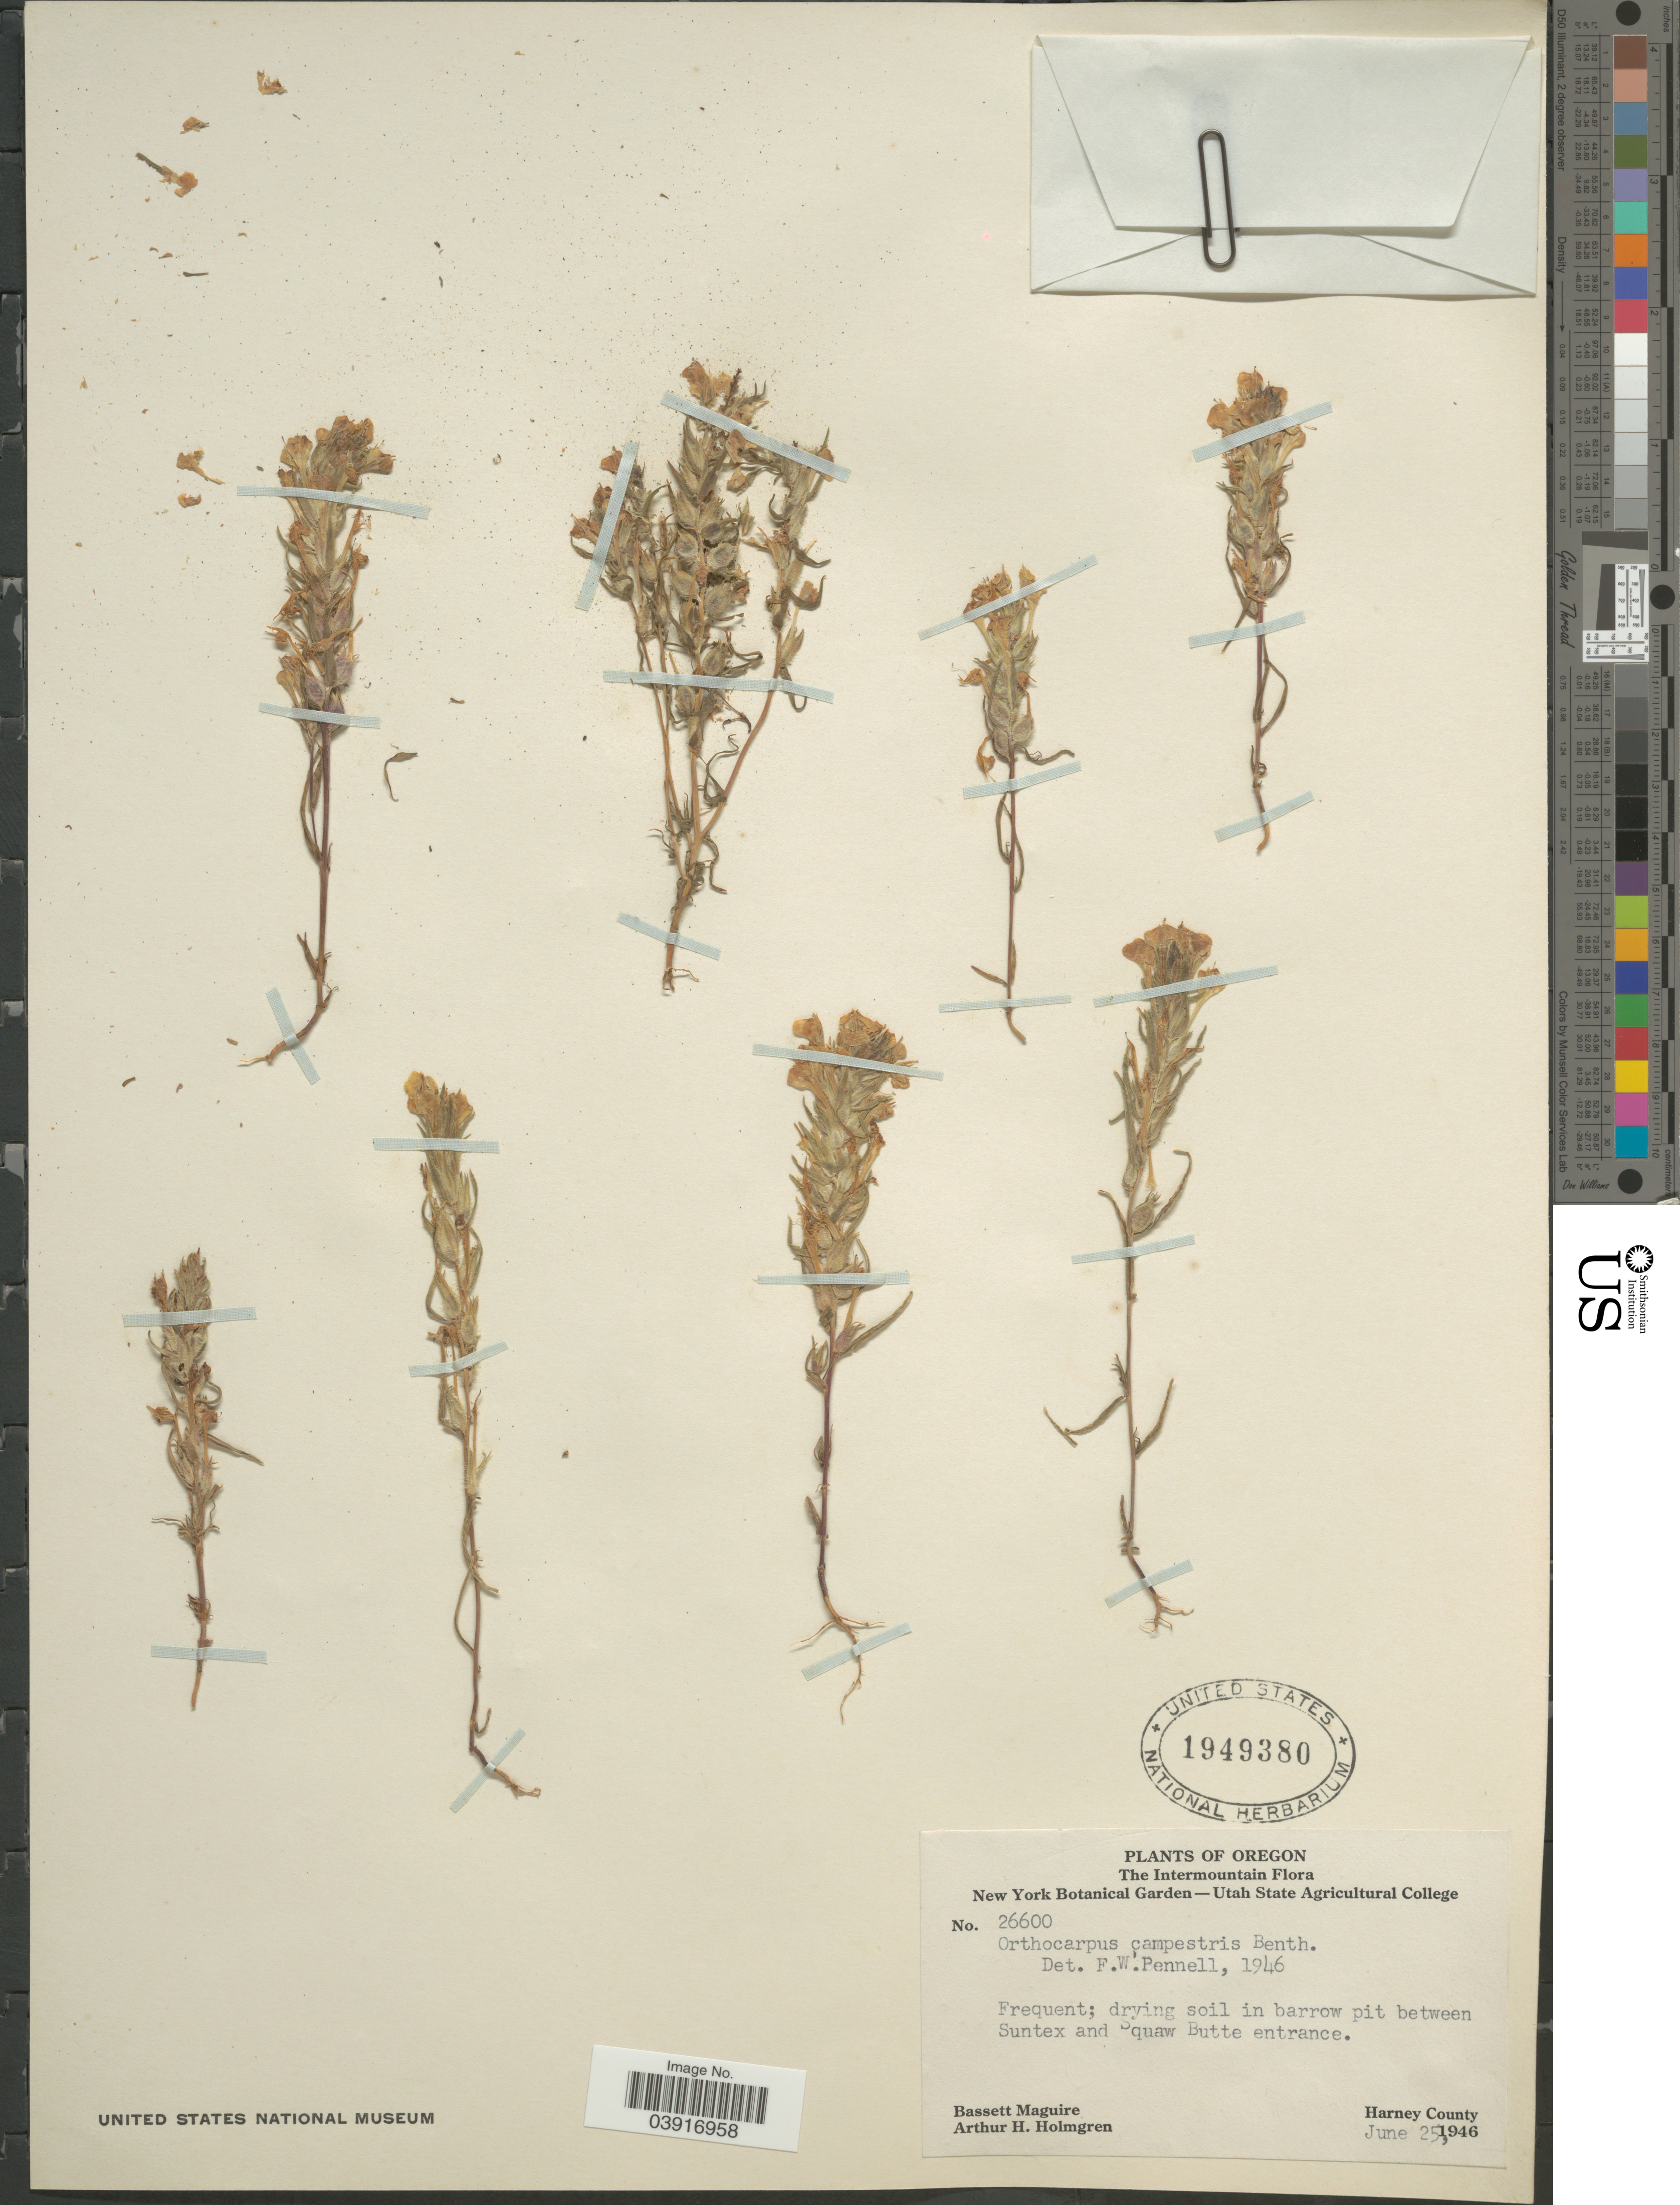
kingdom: Plantae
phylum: Tracheophyta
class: Magnoliopsida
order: Lamiales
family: Orobanchaceae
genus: Orthocarpus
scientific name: Orthocarpus campestris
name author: Benth.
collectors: B. Maguire & A. H. Holmgren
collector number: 26600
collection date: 1946-06-25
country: United States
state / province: Oregon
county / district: Harney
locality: The Intermountain. In barrow pit between Suntex and Squaw Butte entrance. Harney County.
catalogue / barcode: US 1949380